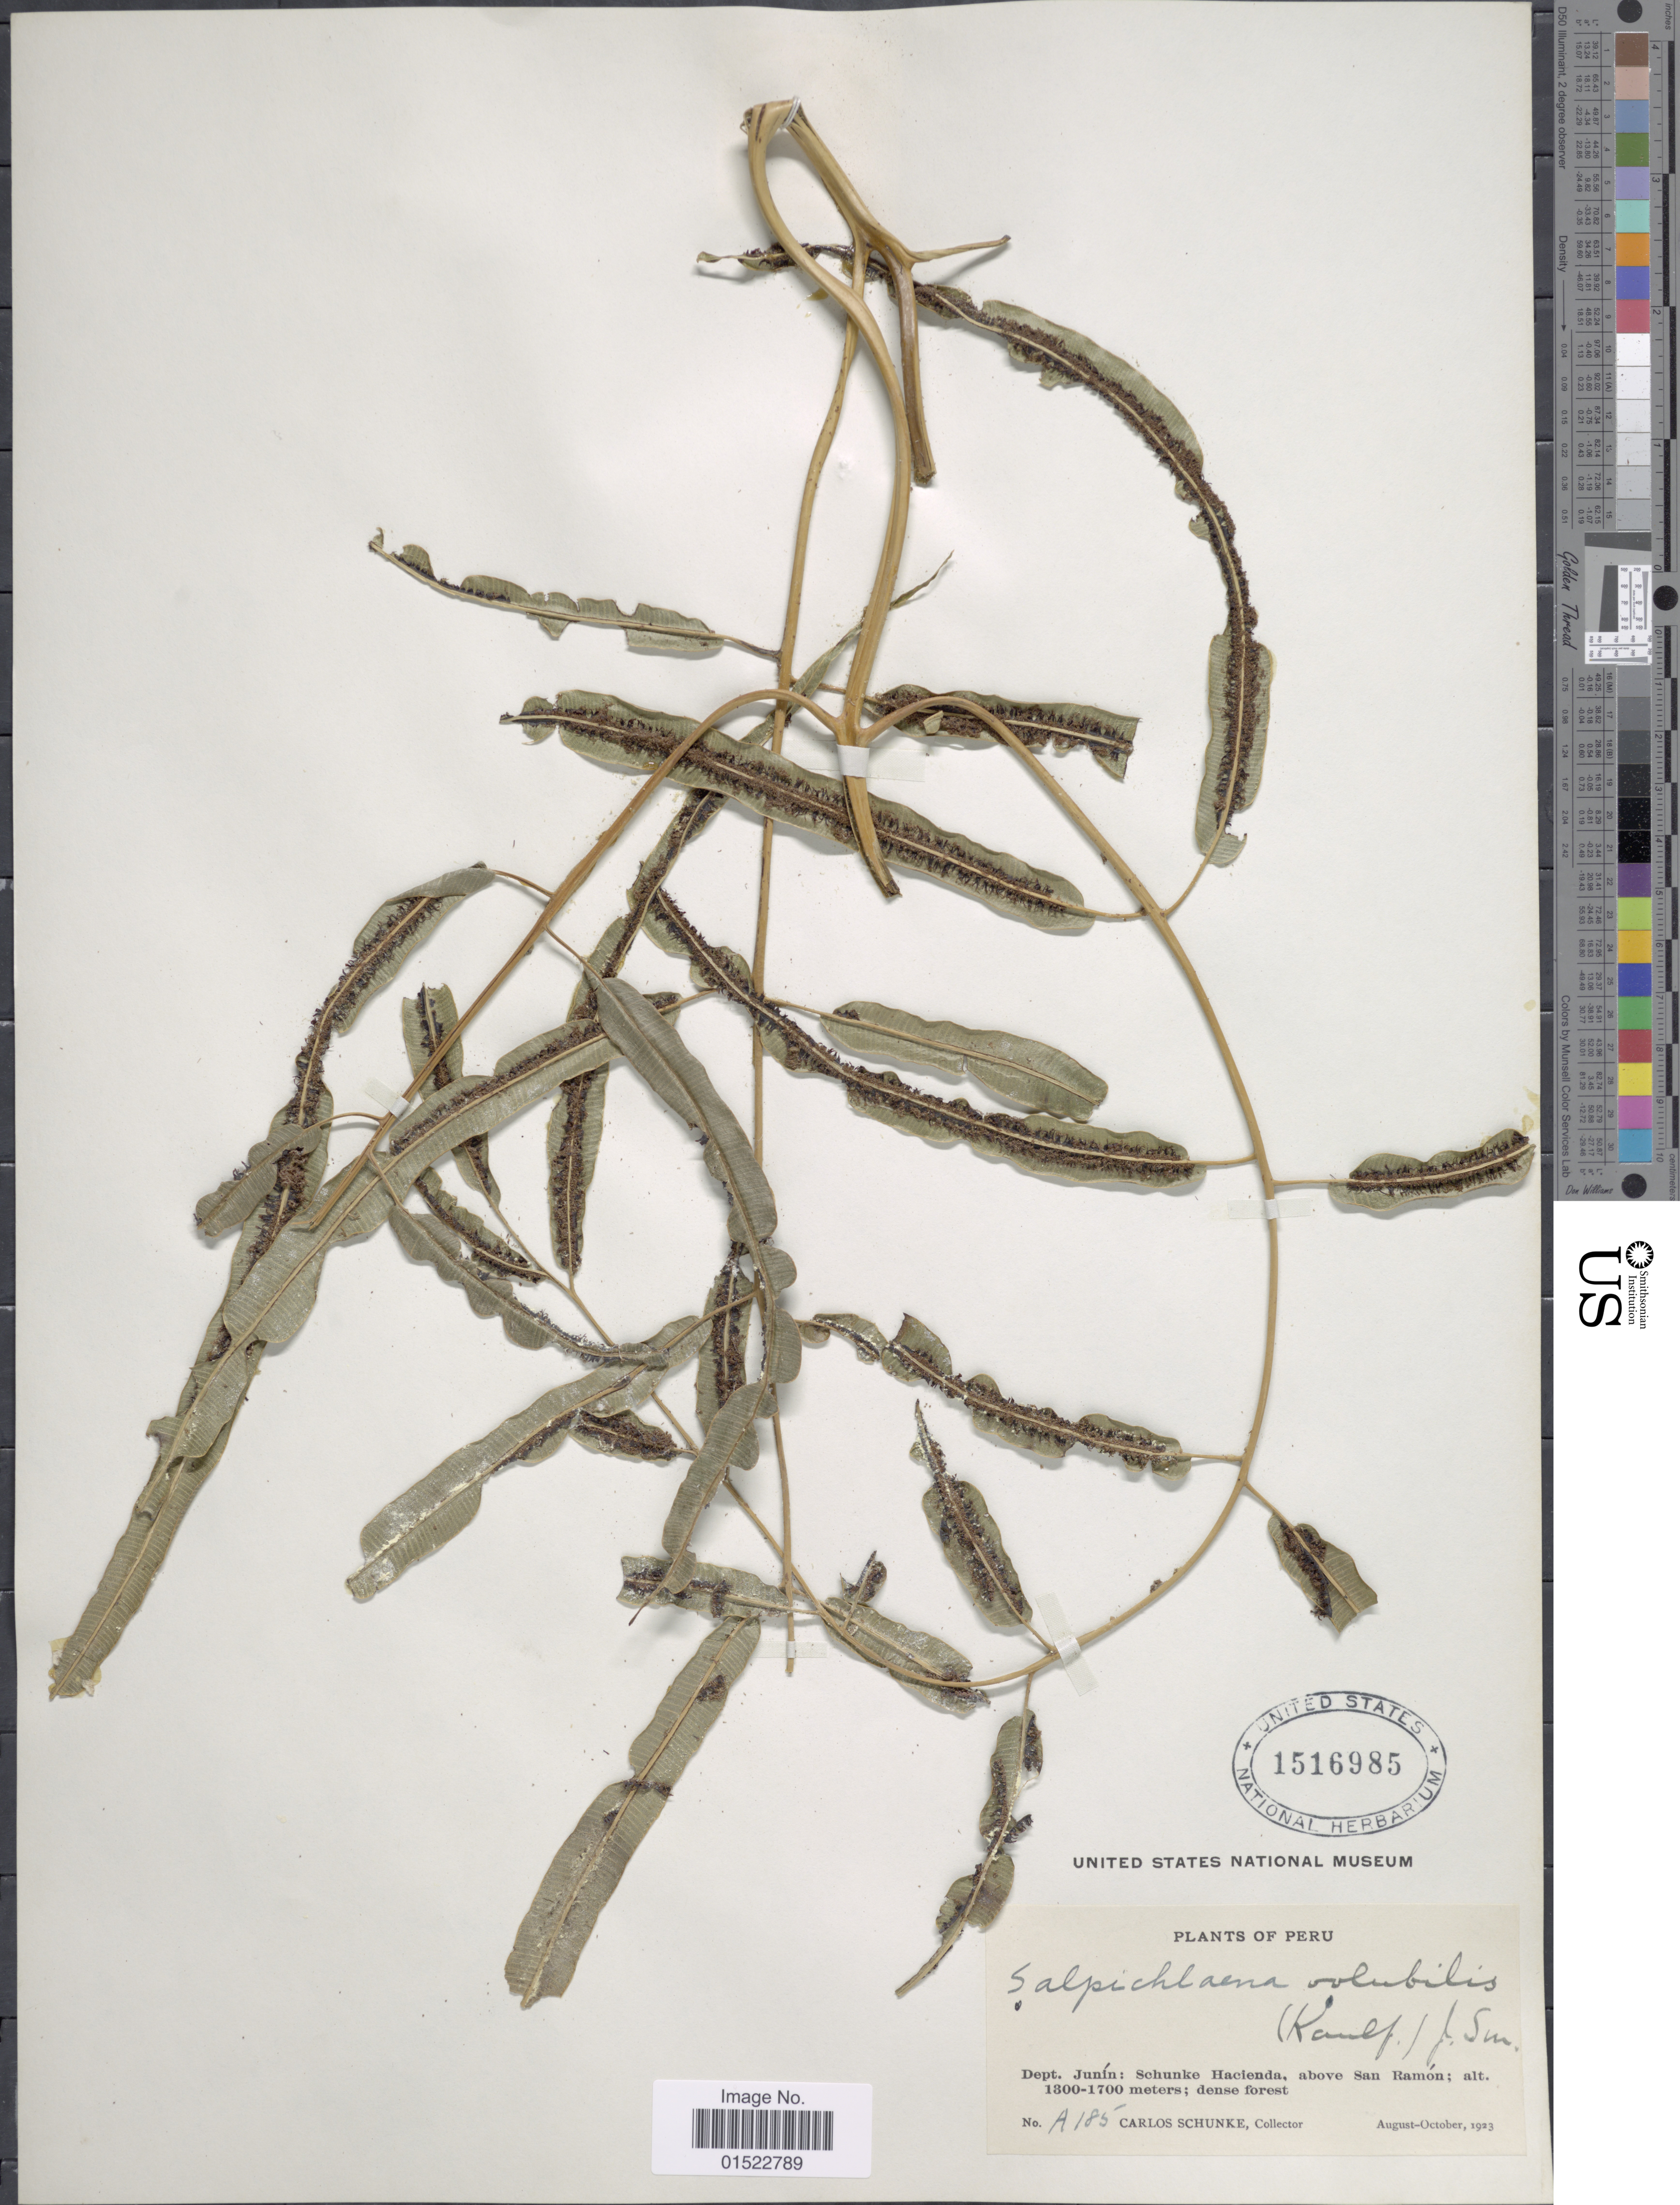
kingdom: Plantae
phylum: Tracheophyta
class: Polypodiopsida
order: Polypodiales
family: Blechnaceae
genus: Salpichlaena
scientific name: Salpichlaena volubilis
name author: (Kaulf.) J. Sm.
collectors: C. Schunke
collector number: A185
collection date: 1923-08/1923-10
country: Peru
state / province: Junín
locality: Schunke Hacienda, above San Ramon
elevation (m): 1300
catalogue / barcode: US 1516985